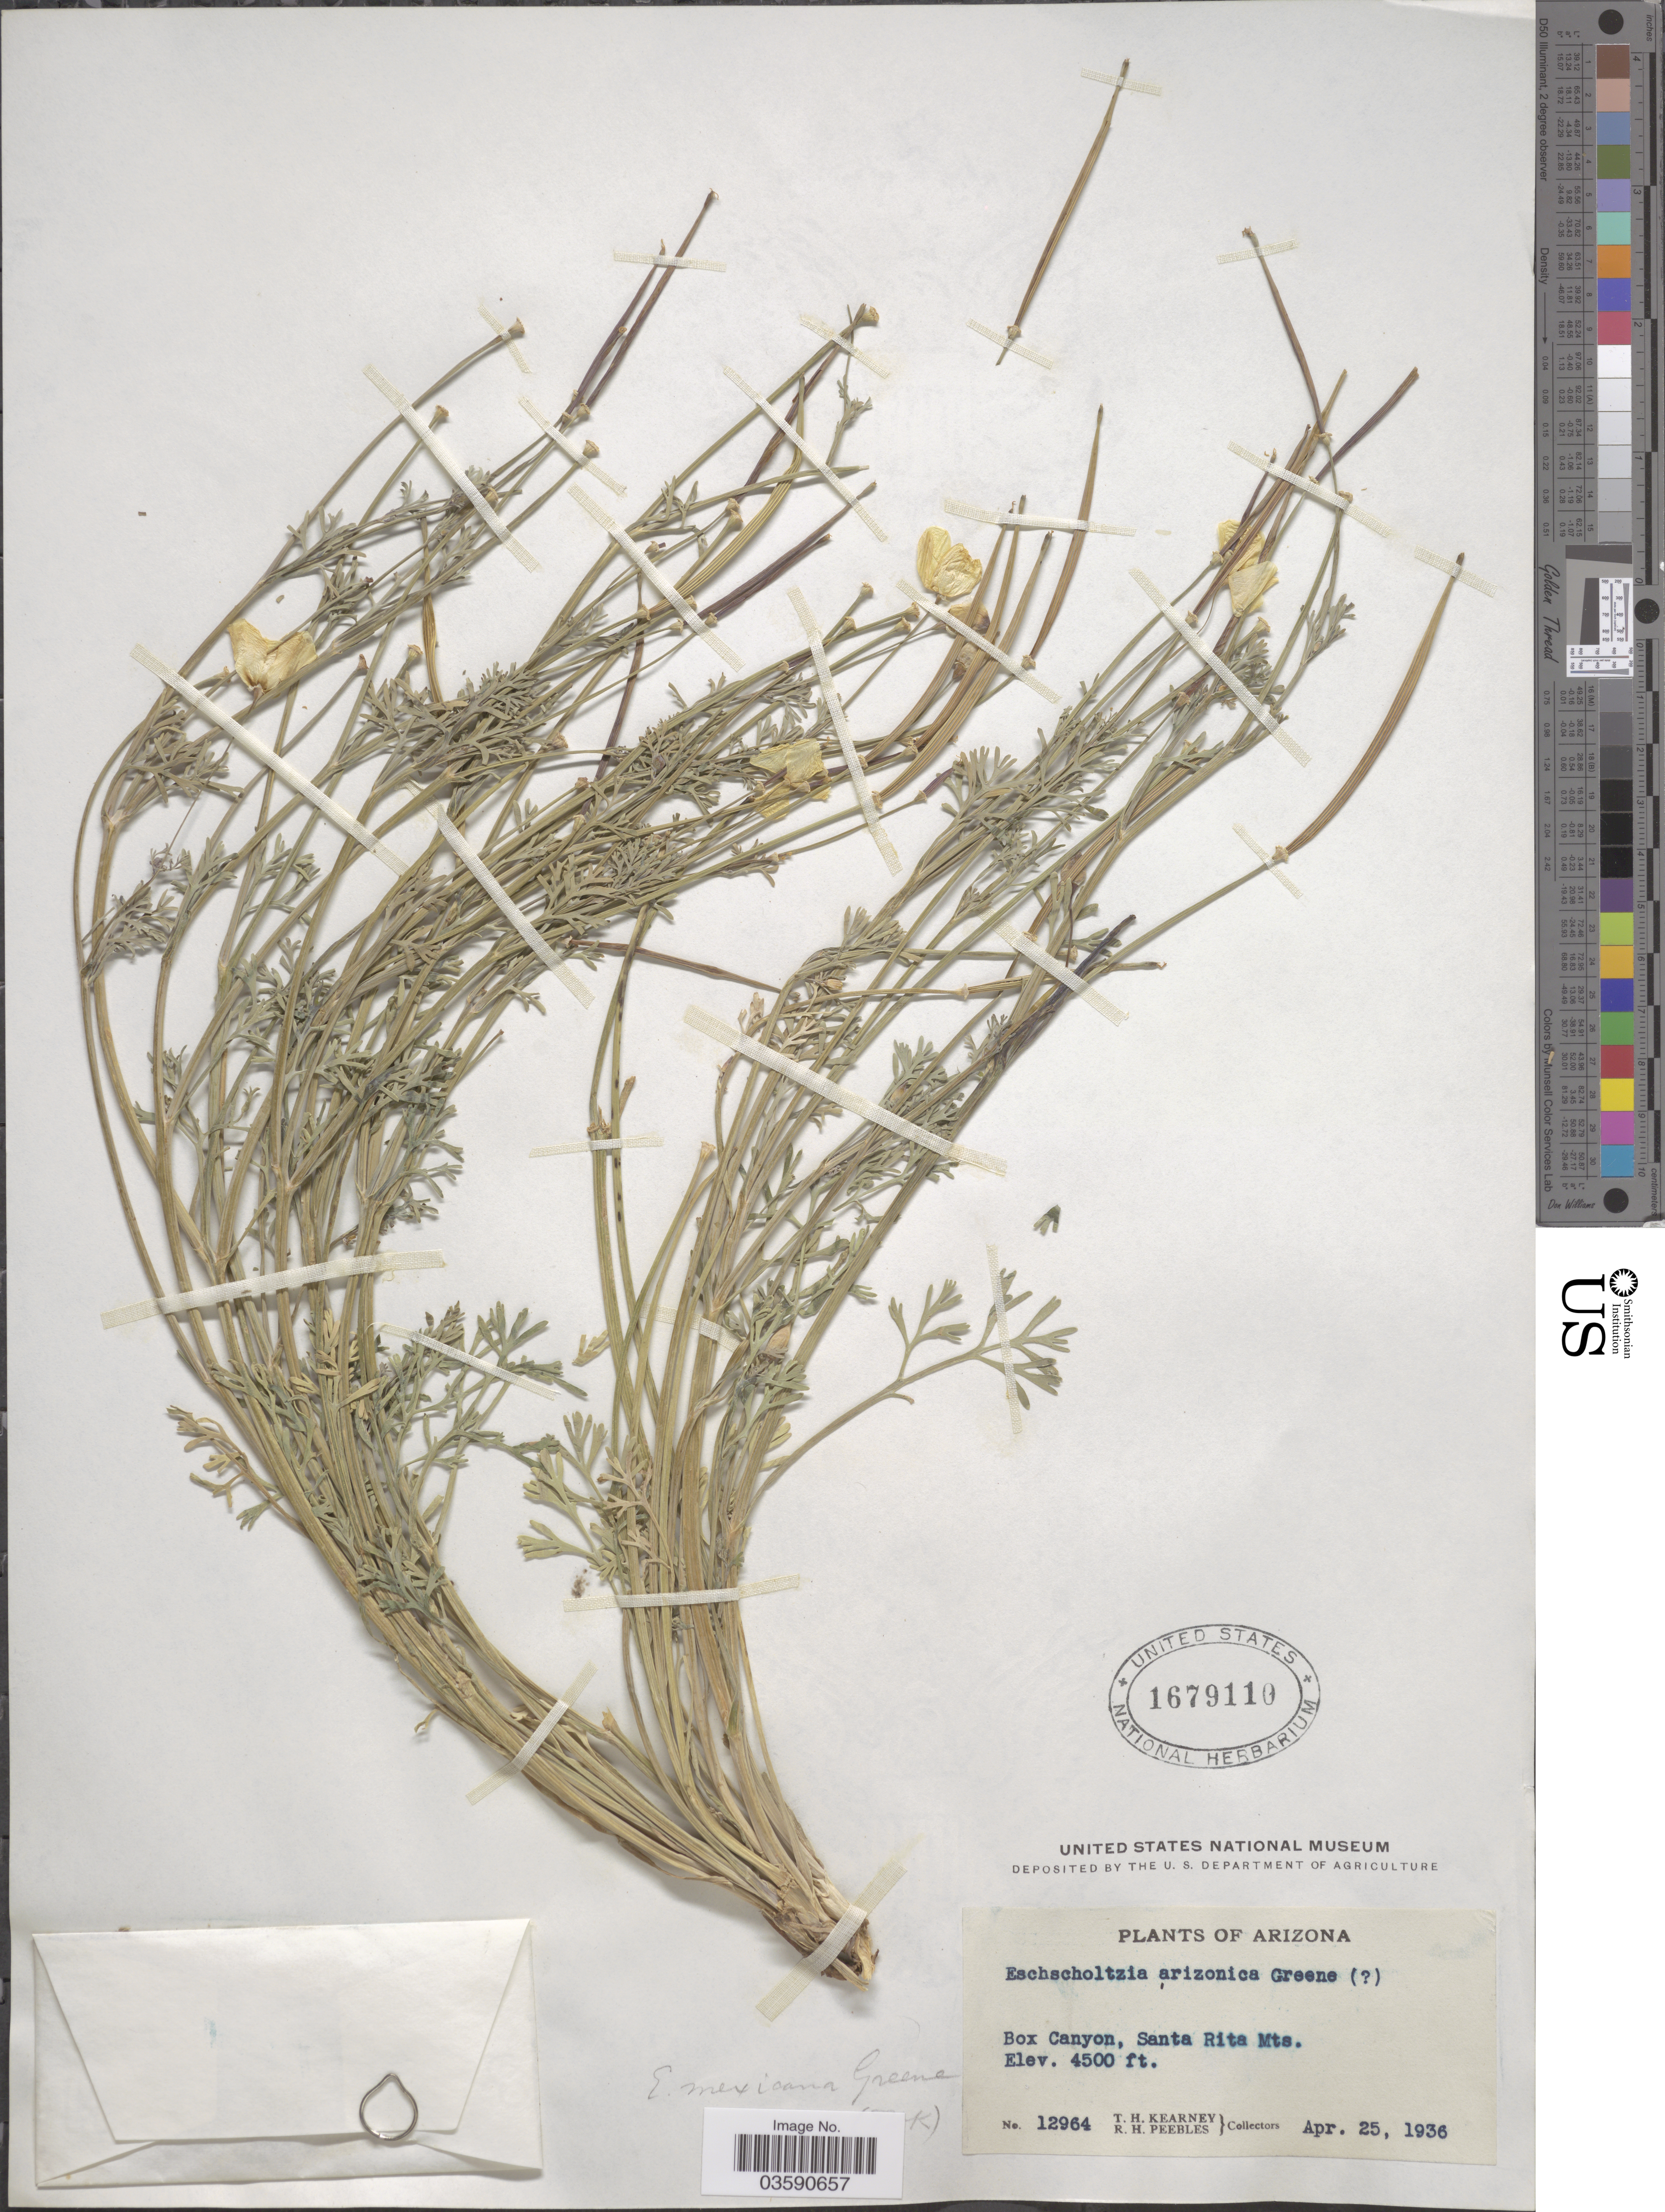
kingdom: Plantae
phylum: Tracheophyta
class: Magnoliopsida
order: Ranunculales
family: Papaveraceae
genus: Eschscholzia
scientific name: Eschscholzia mexicana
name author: Greene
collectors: T. H. Kearney & R. H. Peebles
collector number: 12964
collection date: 1936-04-25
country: United States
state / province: Arizona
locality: Box Canyon, Santa Rita Mts.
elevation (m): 1372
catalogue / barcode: US 1679110